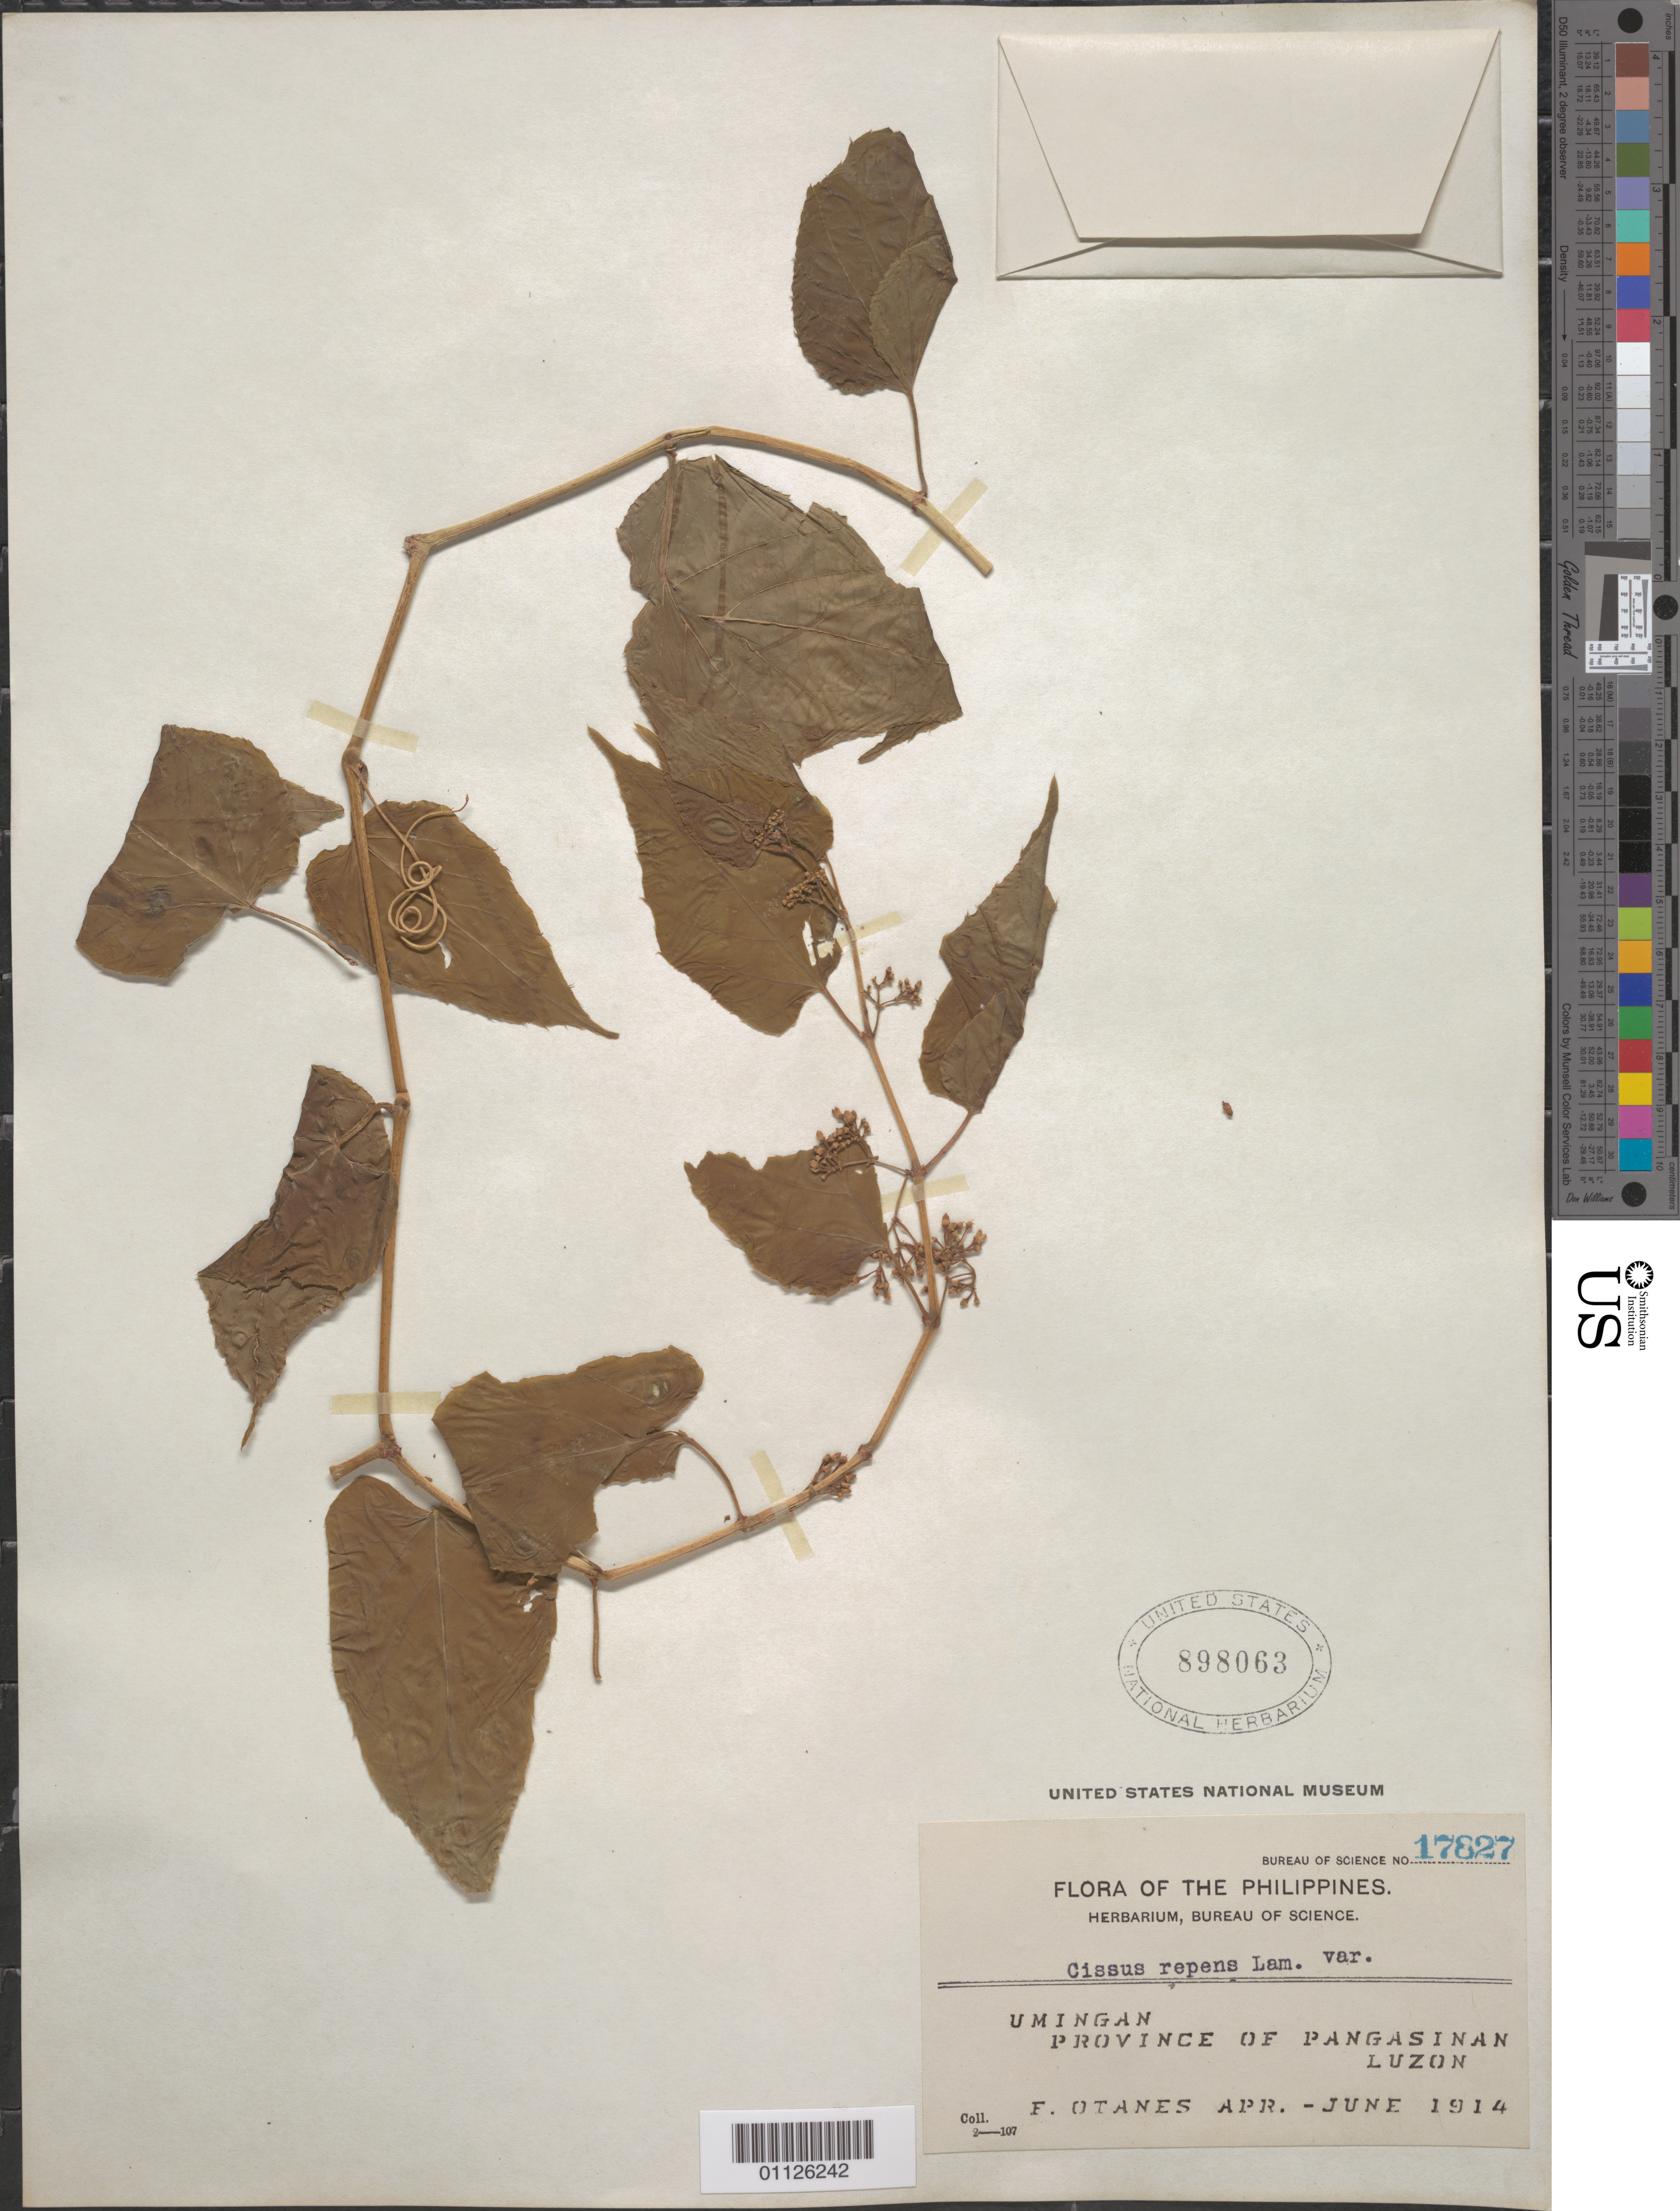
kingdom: Plantae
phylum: Tracheophyta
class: Magnoliopsida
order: Vitales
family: Vitaceae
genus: Cissus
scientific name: Cissus repens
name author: Lam.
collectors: F. Q. Otanes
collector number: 17827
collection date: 1914-04/1914-06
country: Philippines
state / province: Ilocos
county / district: Pangasinan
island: Luzon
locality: Umingan. Luzon.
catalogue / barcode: US 898063